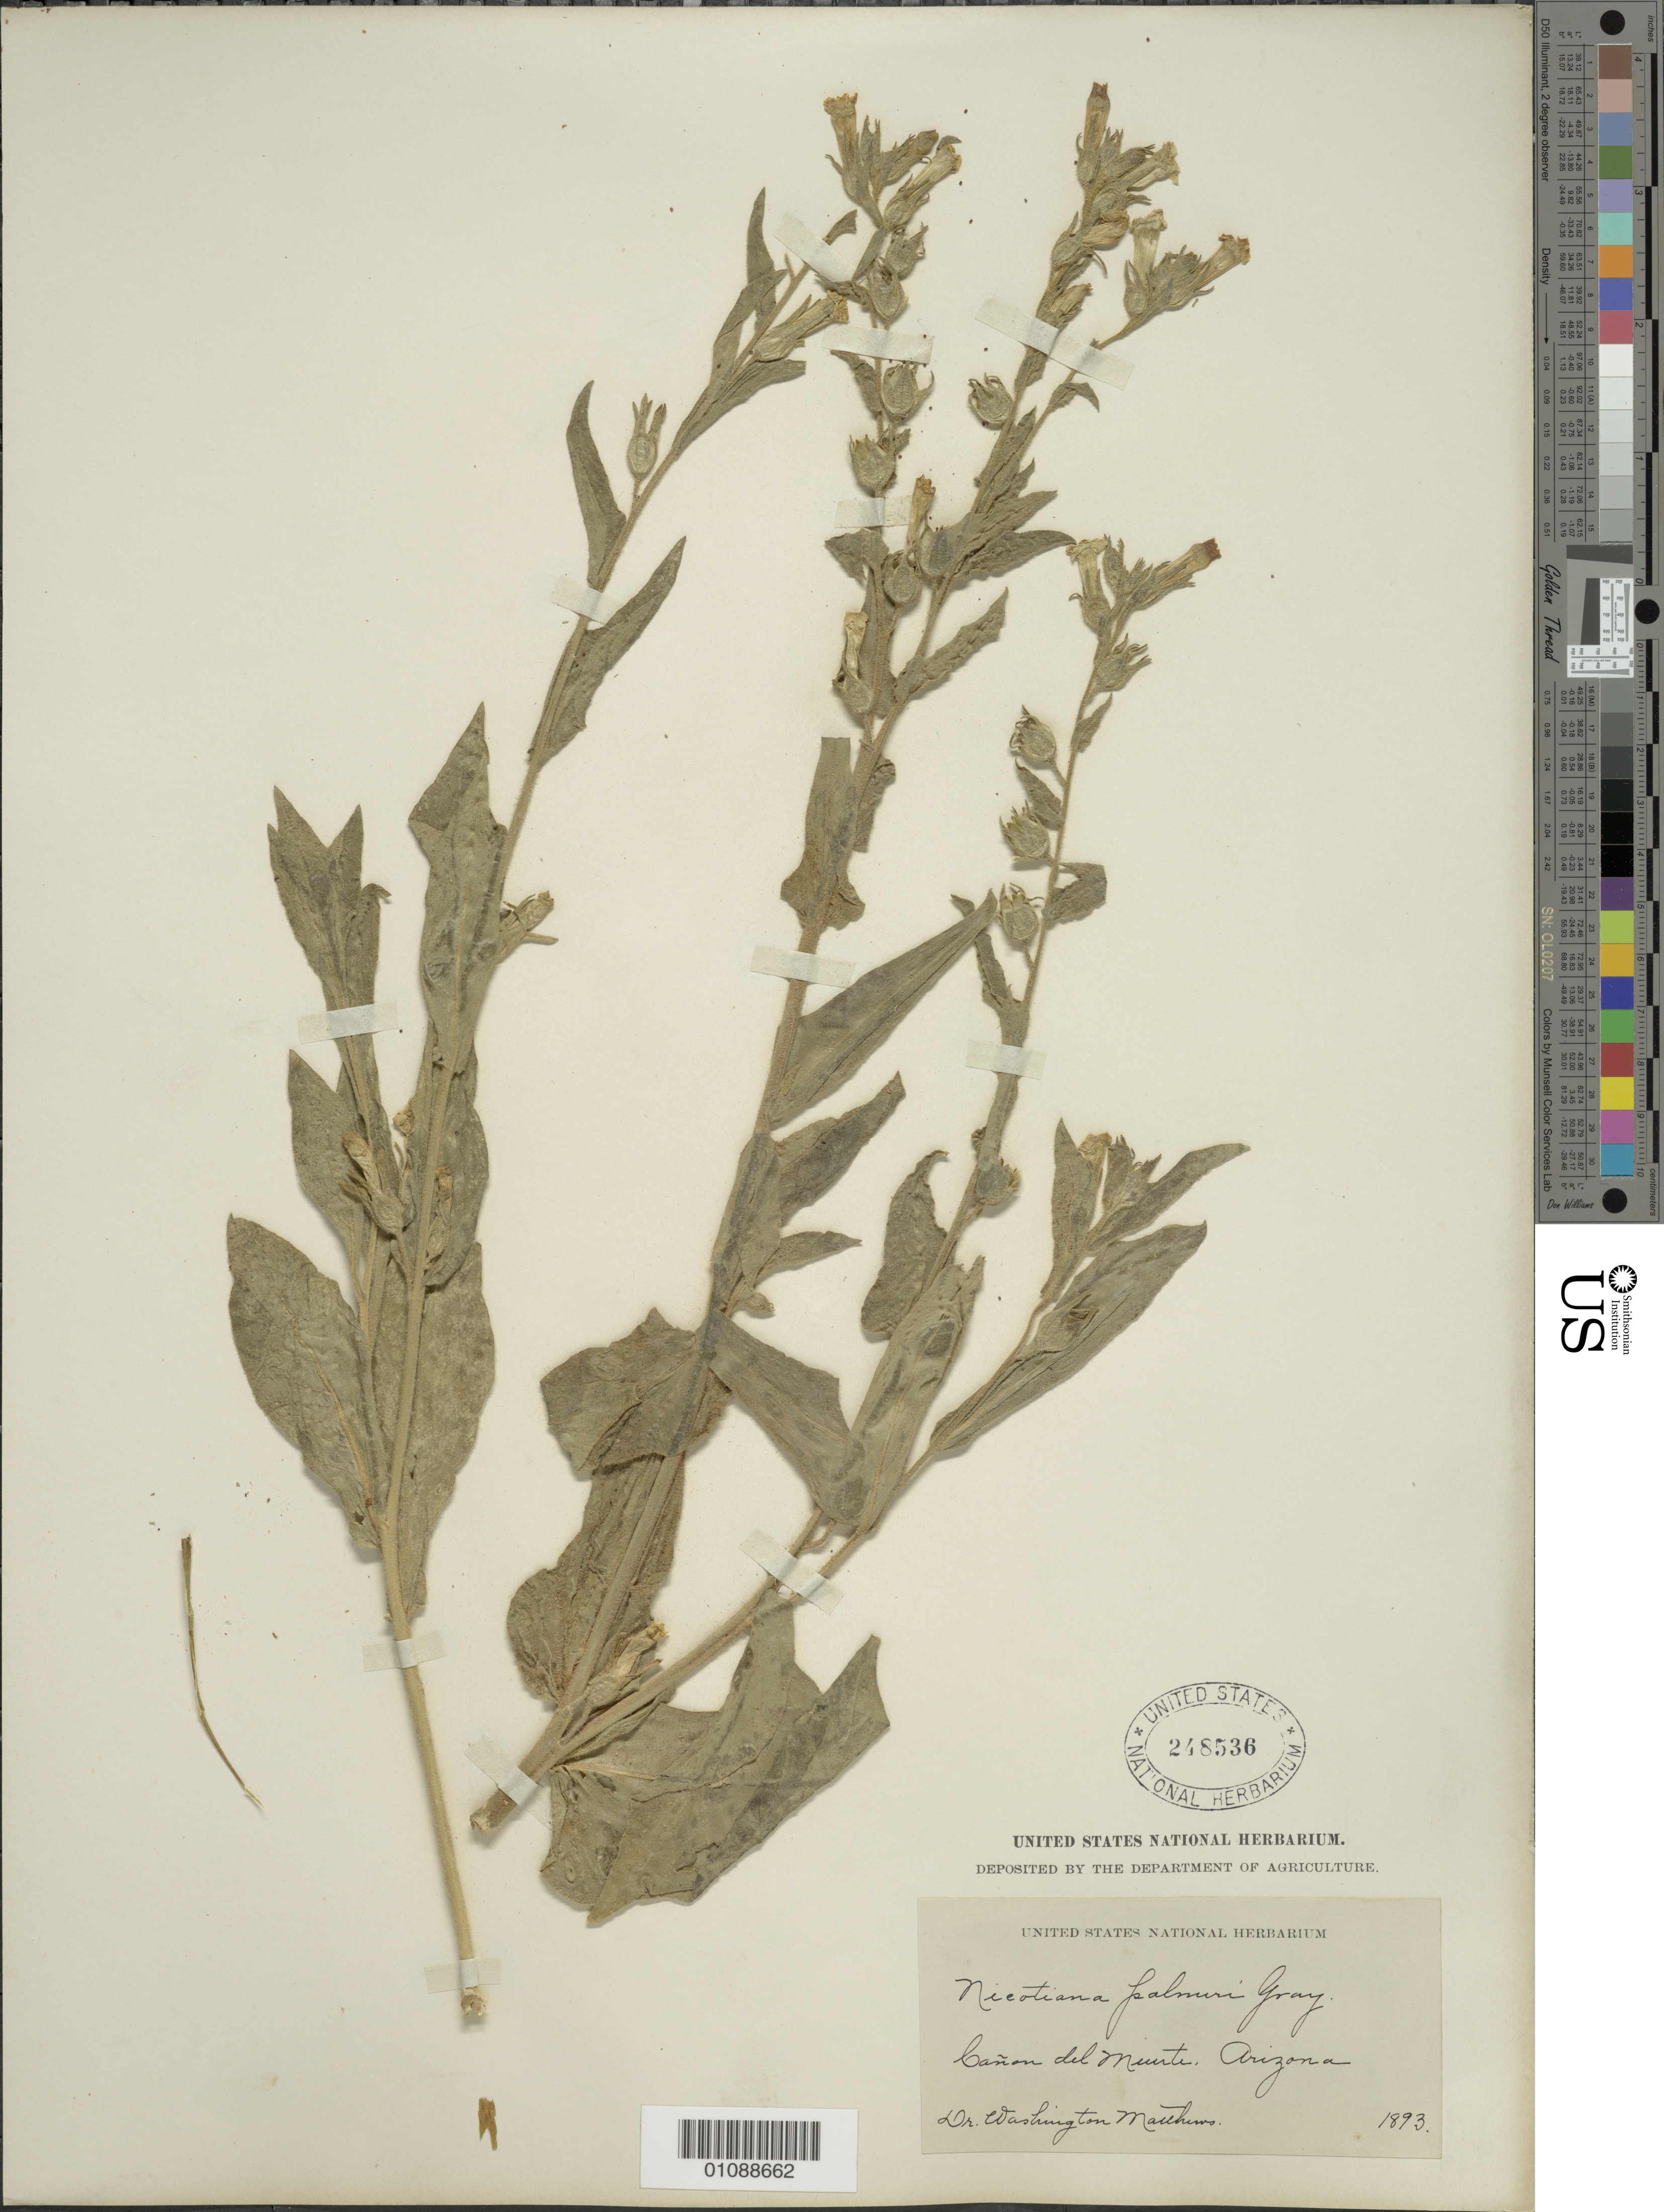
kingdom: Plantae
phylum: Tracheophyta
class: Magnoliopsida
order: Solanales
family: Solanaceae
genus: Nicotiana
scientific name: Nicotiana trigonophylla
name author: Dunal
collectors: W. Matthews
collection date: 1893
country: United States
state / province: Arizona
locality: Cañon del Muerte.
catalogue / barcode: US 248536